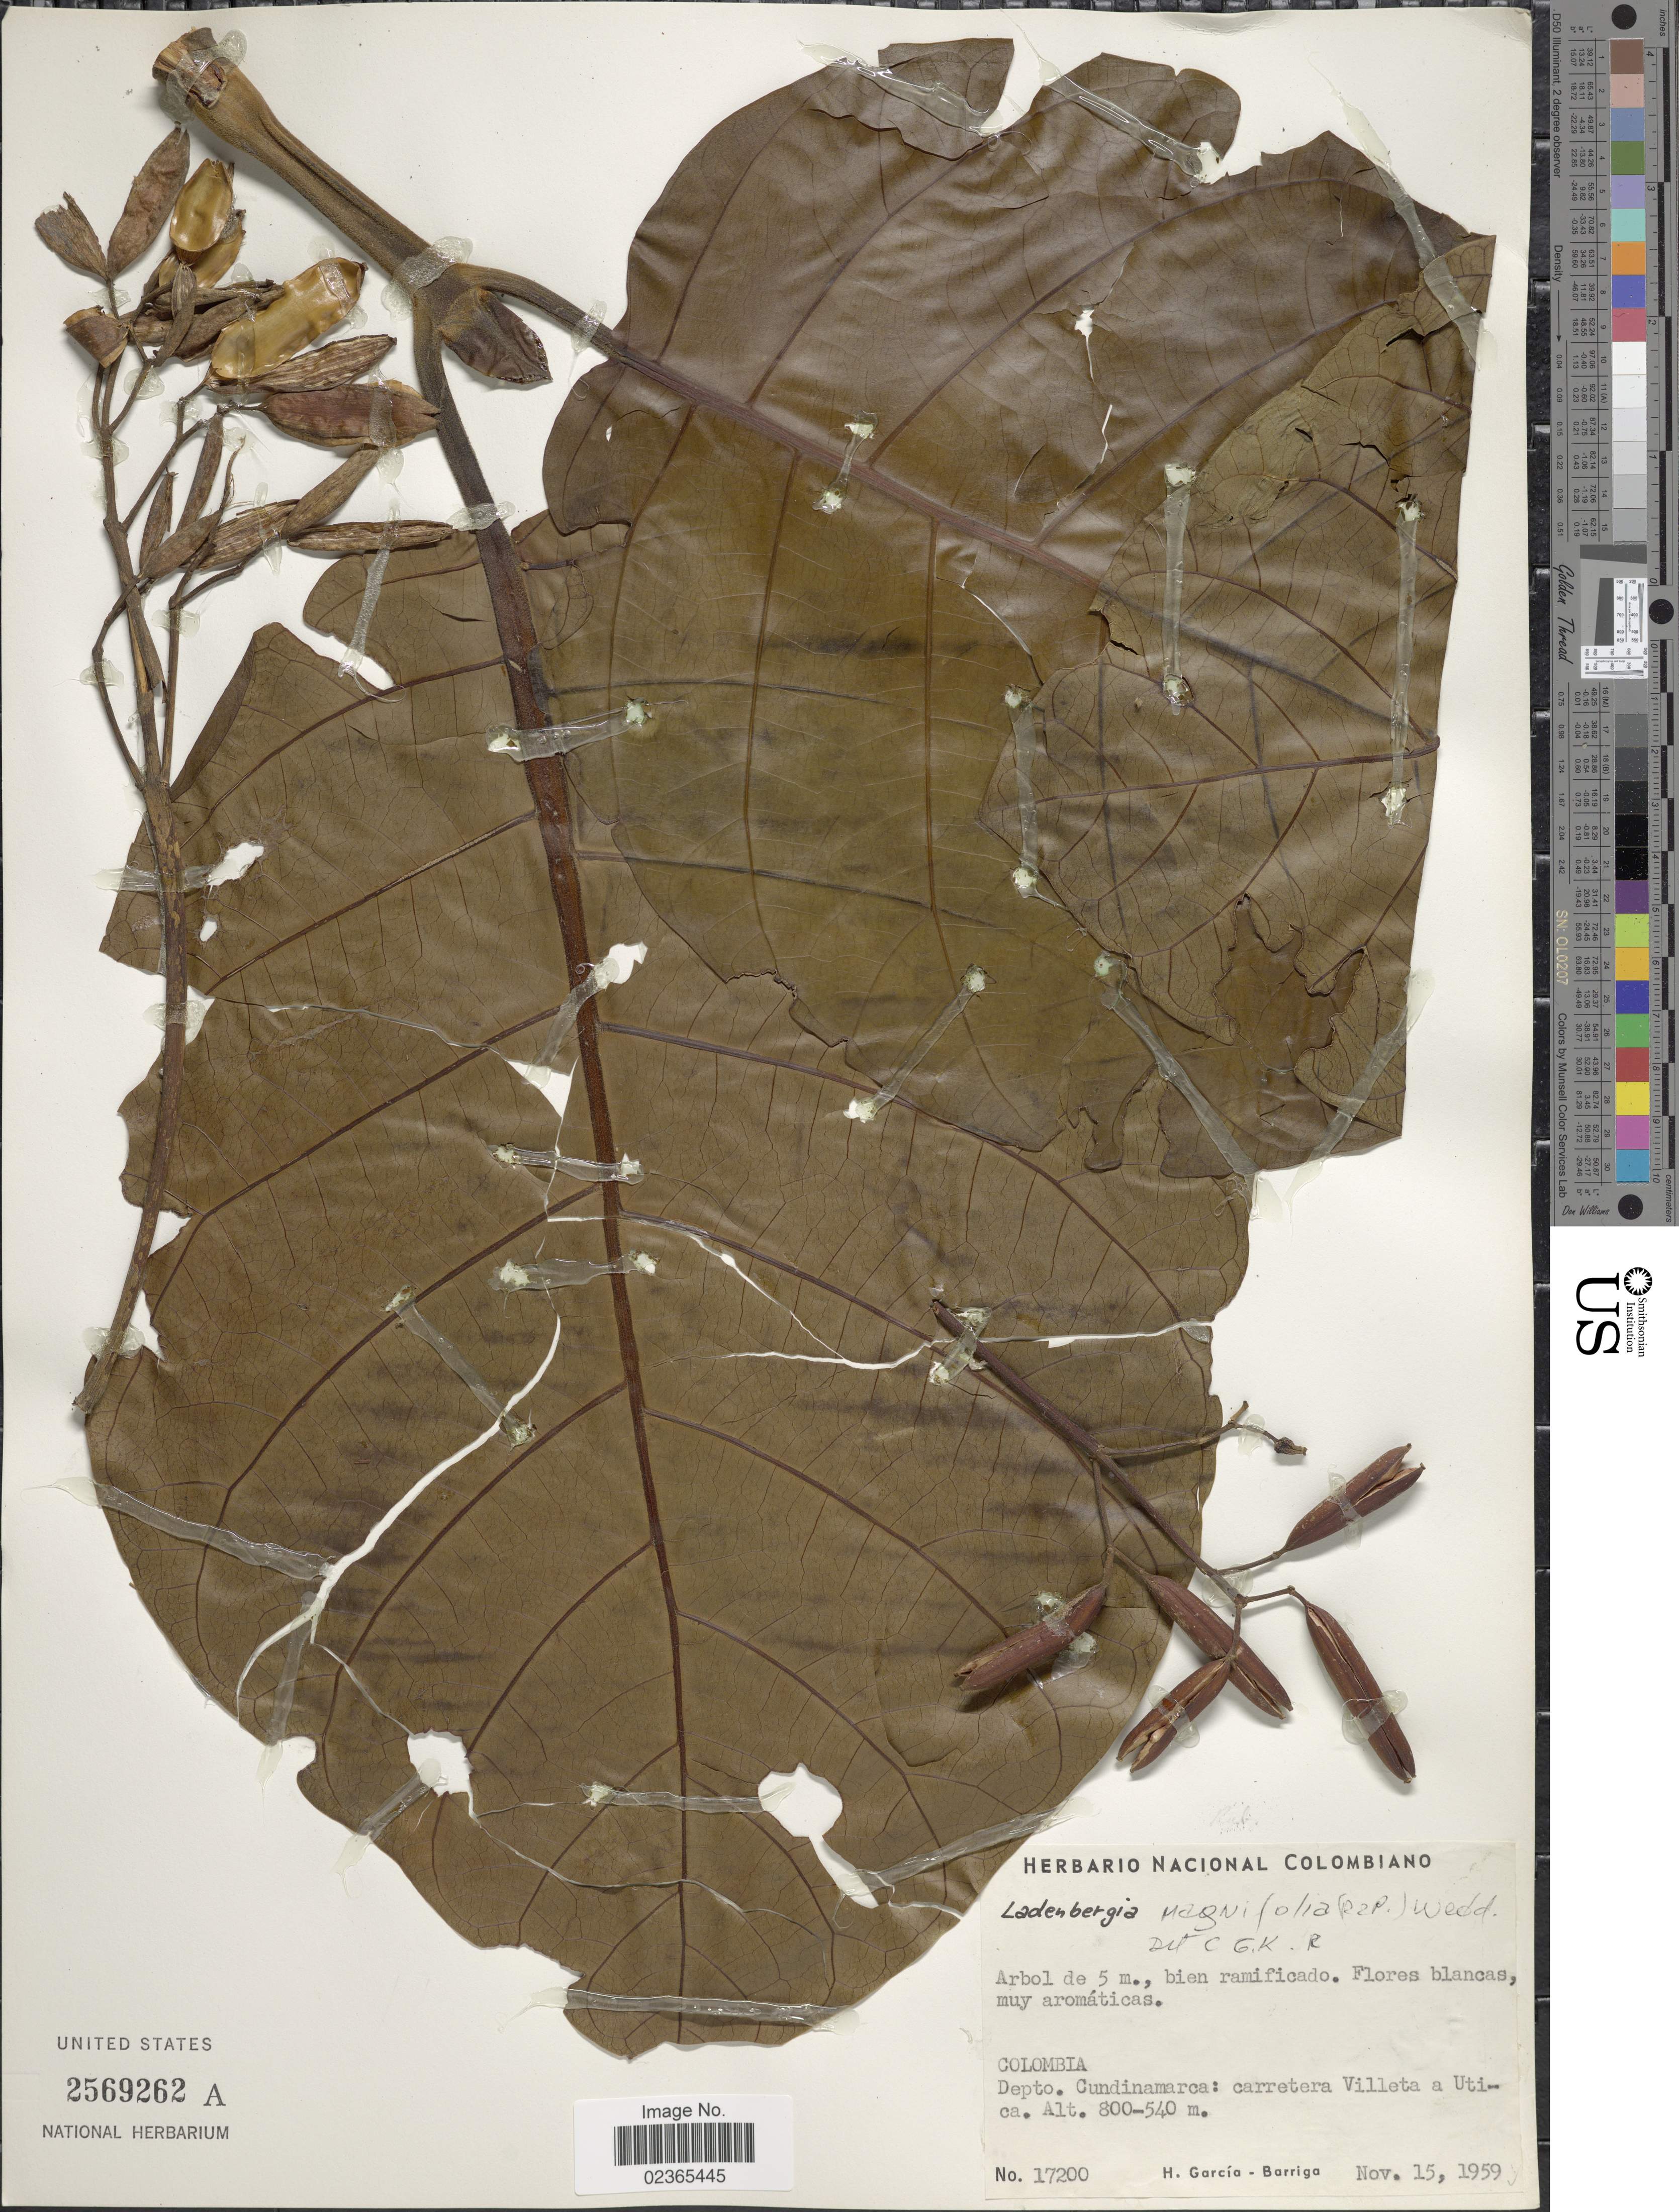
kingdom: Plantae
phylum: Tracheophyta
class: Magnoliopsida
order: Gentianales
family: Rubiaceae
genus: Ladenbergia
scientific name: Ladenbergia oblongifolia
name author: (Mutis) L. Andersson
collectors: H. García Barriga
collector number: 17200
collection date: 1959-11-15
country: Colombia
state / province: Cundinamarca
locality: Carretera Villeta a Utica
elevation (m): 540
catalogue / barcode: US 2569262A